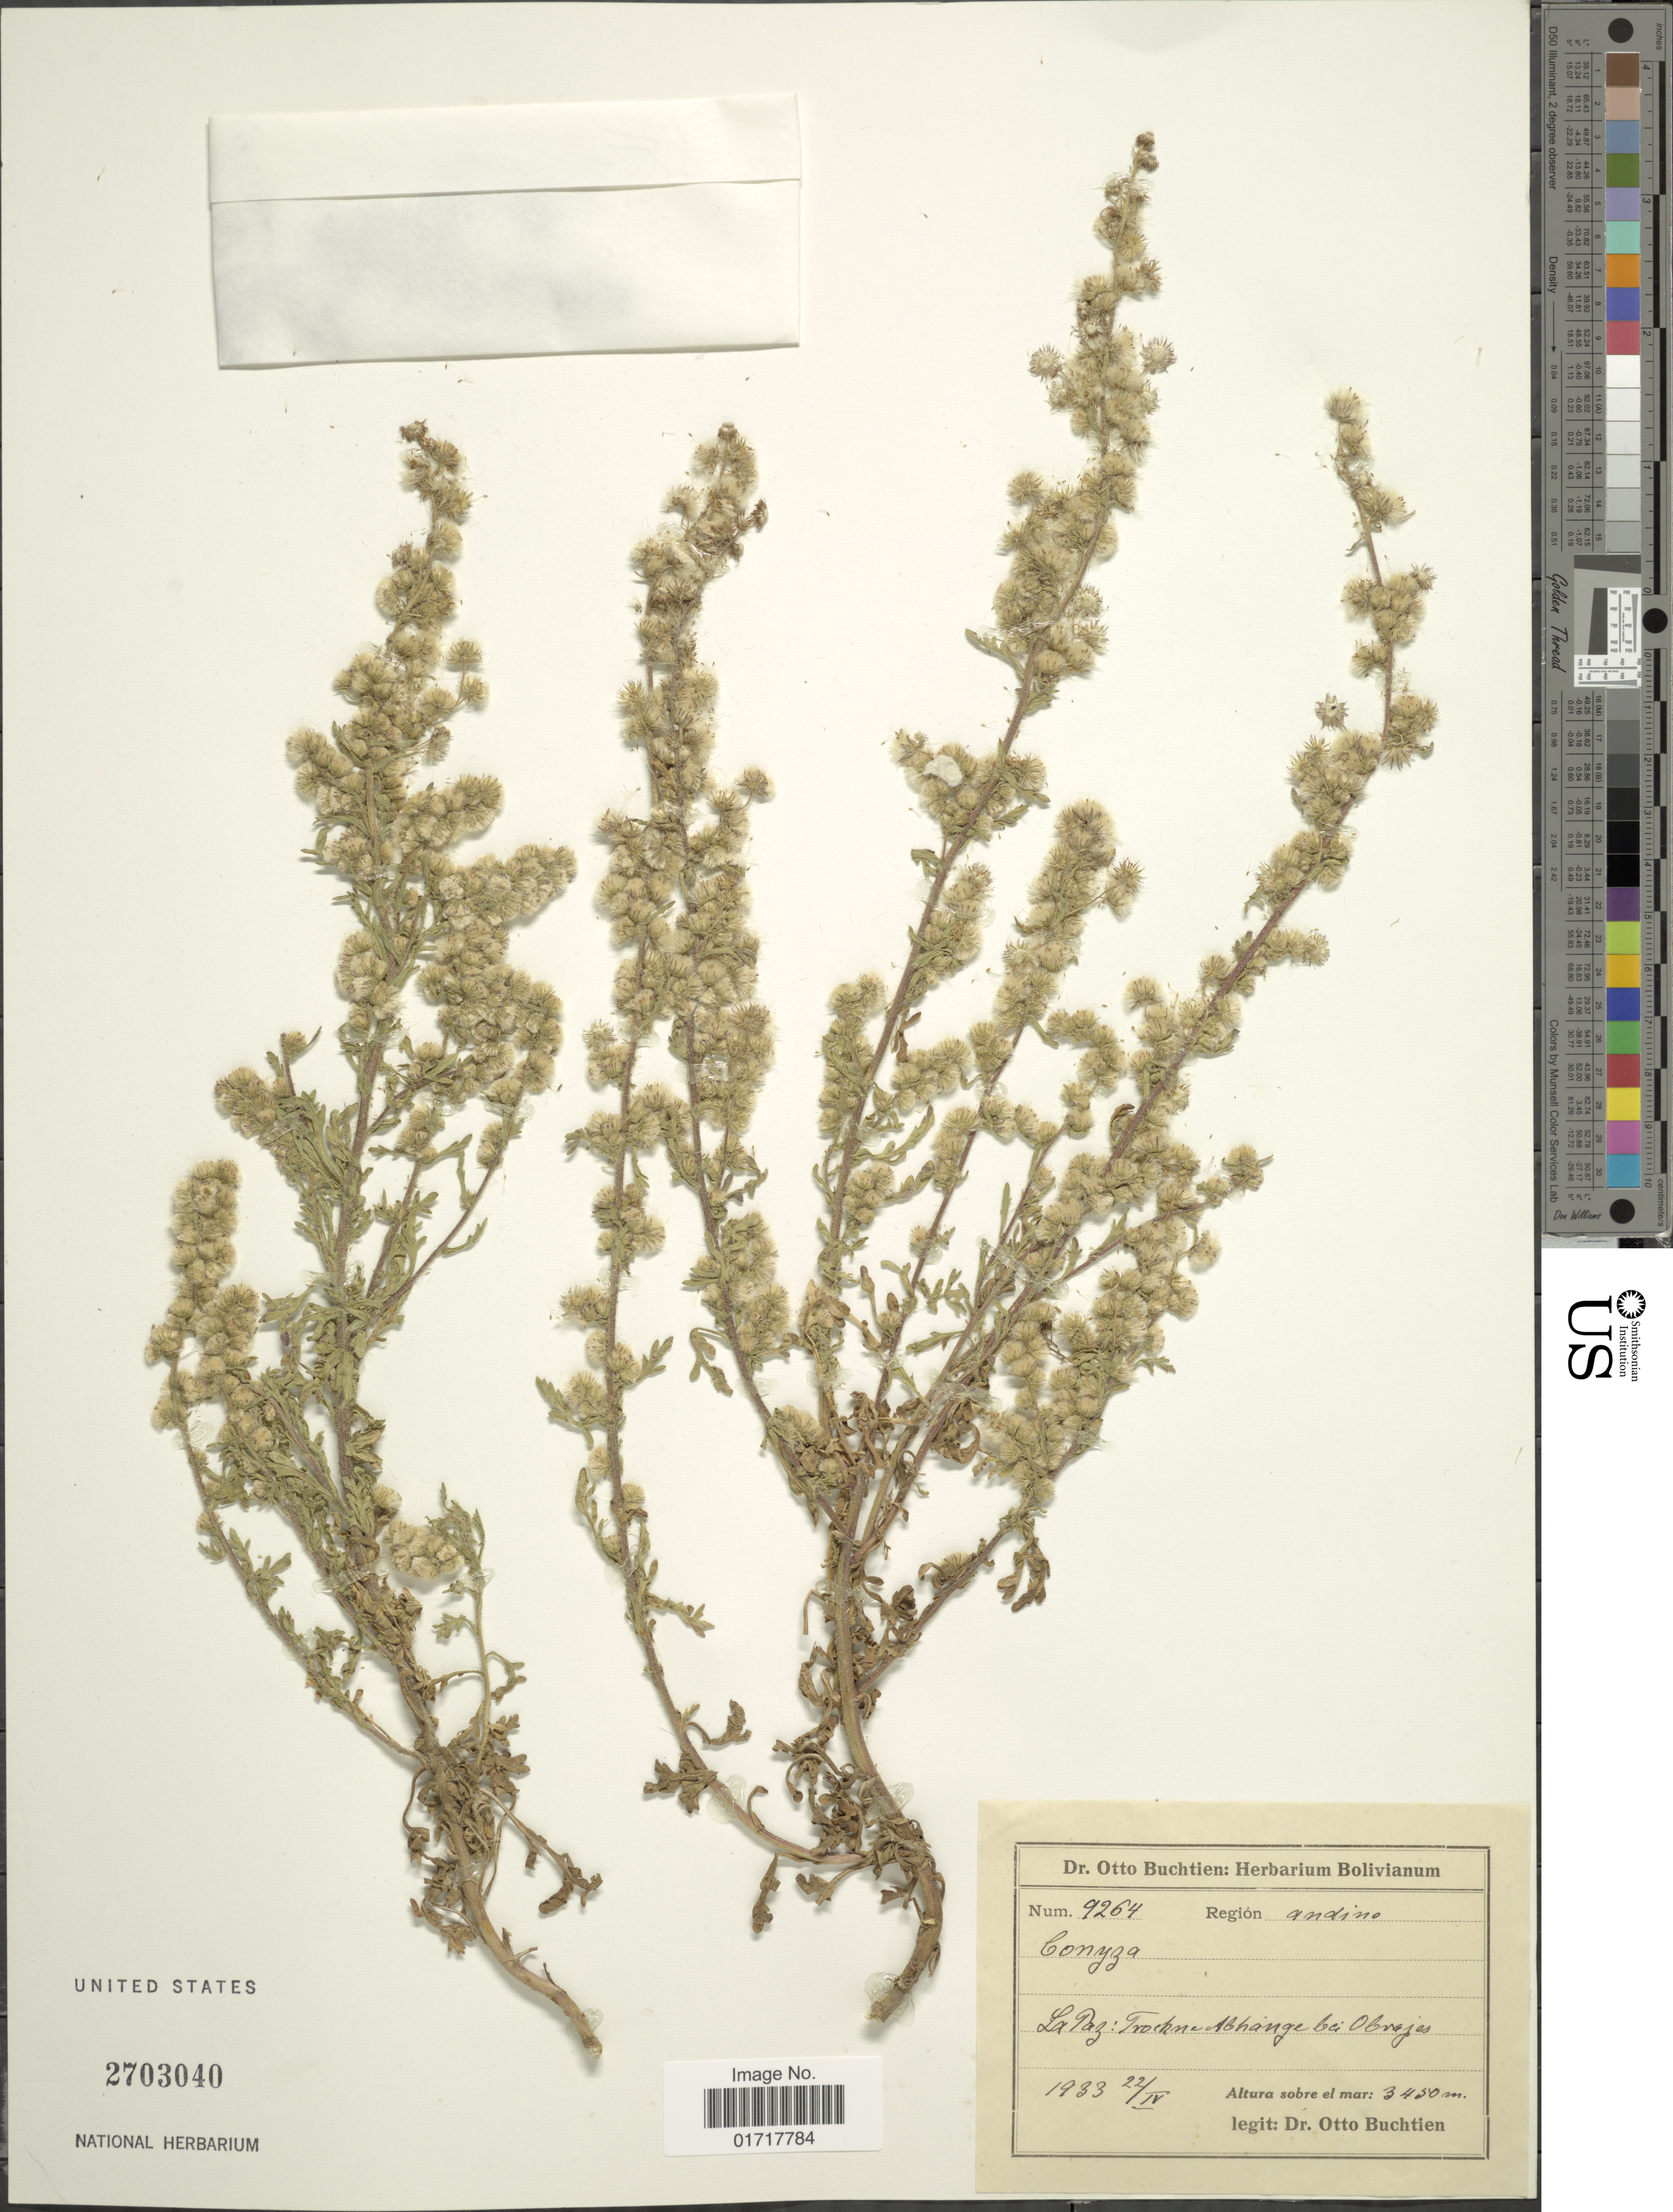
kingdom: Plantae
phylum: Tracheophyta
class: Magnoliopsida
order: Asterales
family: Asteraceae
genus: Conyza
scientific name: Conyza sp.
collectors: O. Buchtien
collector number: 9264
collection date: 1933-04-22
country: Bolivia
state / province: La Paz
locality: Region: andina. Trockne Abhänge bei (Dry slopes at) Obrajes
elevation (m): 3450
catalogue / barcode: US 2703040